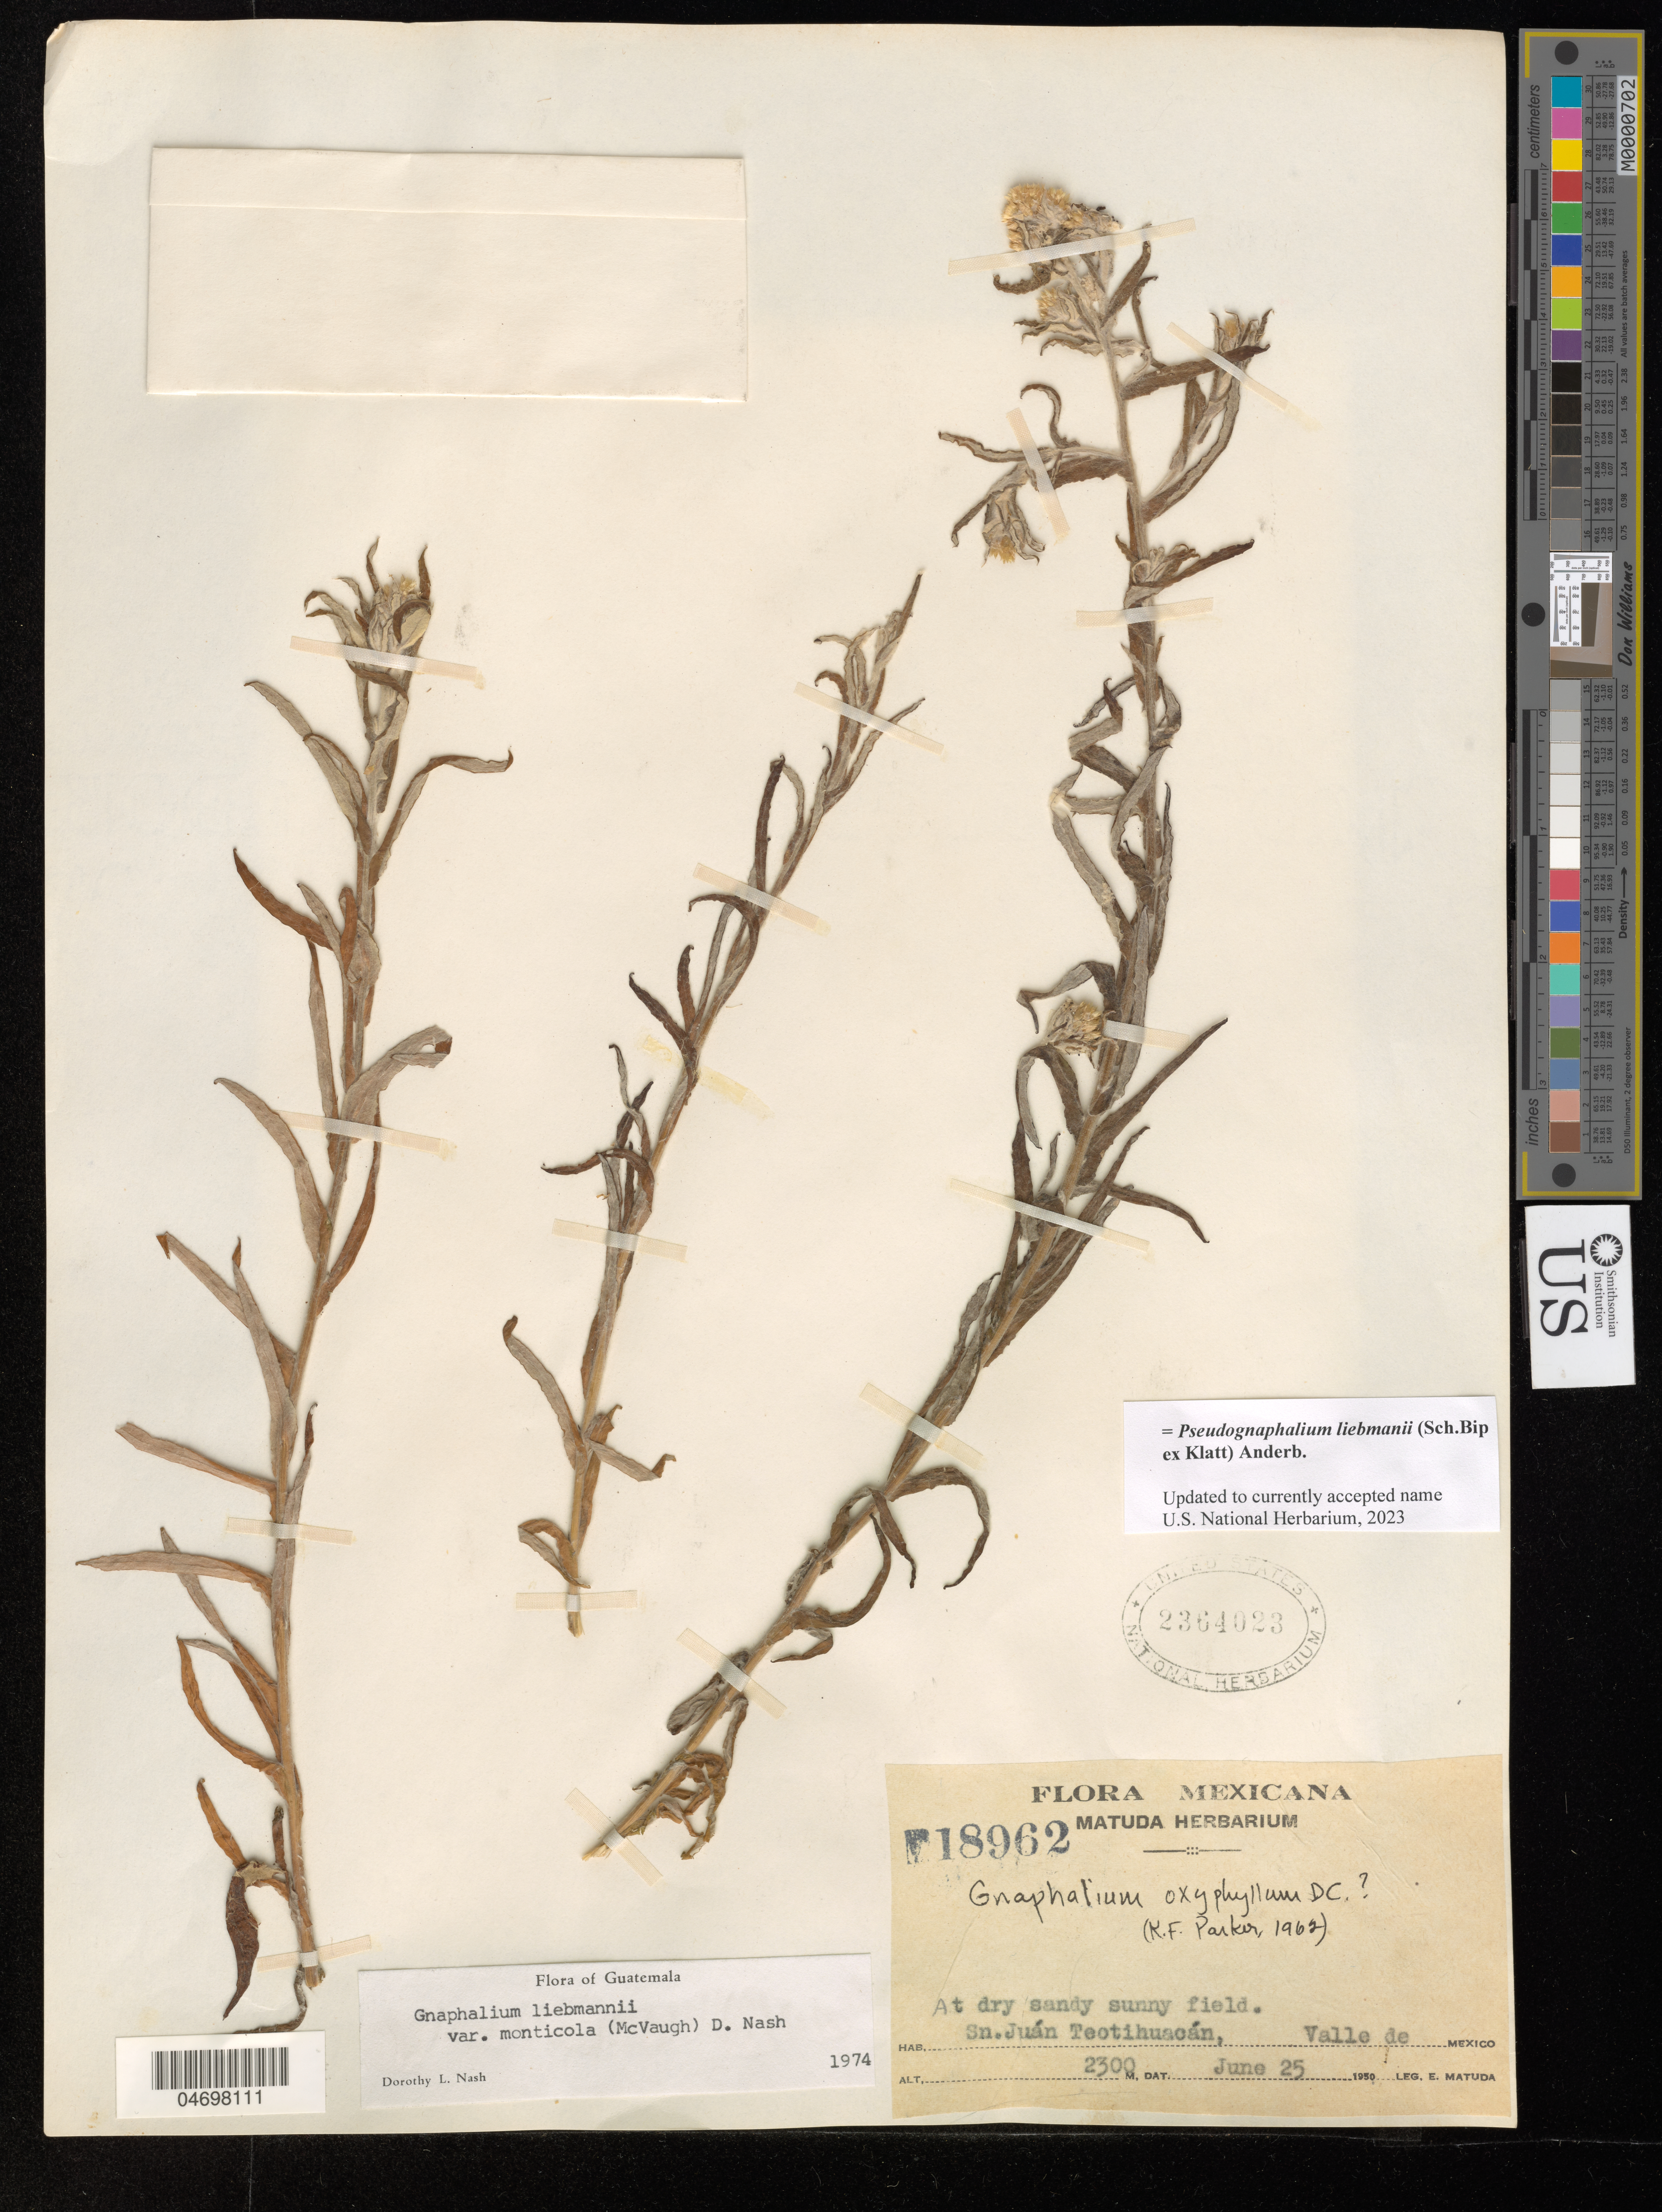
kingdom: Plantae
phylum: Tracheophyta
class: Magnoliopsida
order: Asterales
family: Asteraceae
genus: Pseudognaphalium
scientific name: Pseudognaphalium liebmannii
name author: (Sch. Bip. ex Klatt) Anderb.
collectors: E. Matuda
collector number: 18962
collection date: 1950-06-25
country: Mexico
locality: Sn. Juán Teotihuacán, Valle de Mexico.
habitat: At dry sandy sunny field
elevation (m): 2300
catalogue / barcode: US 2364023